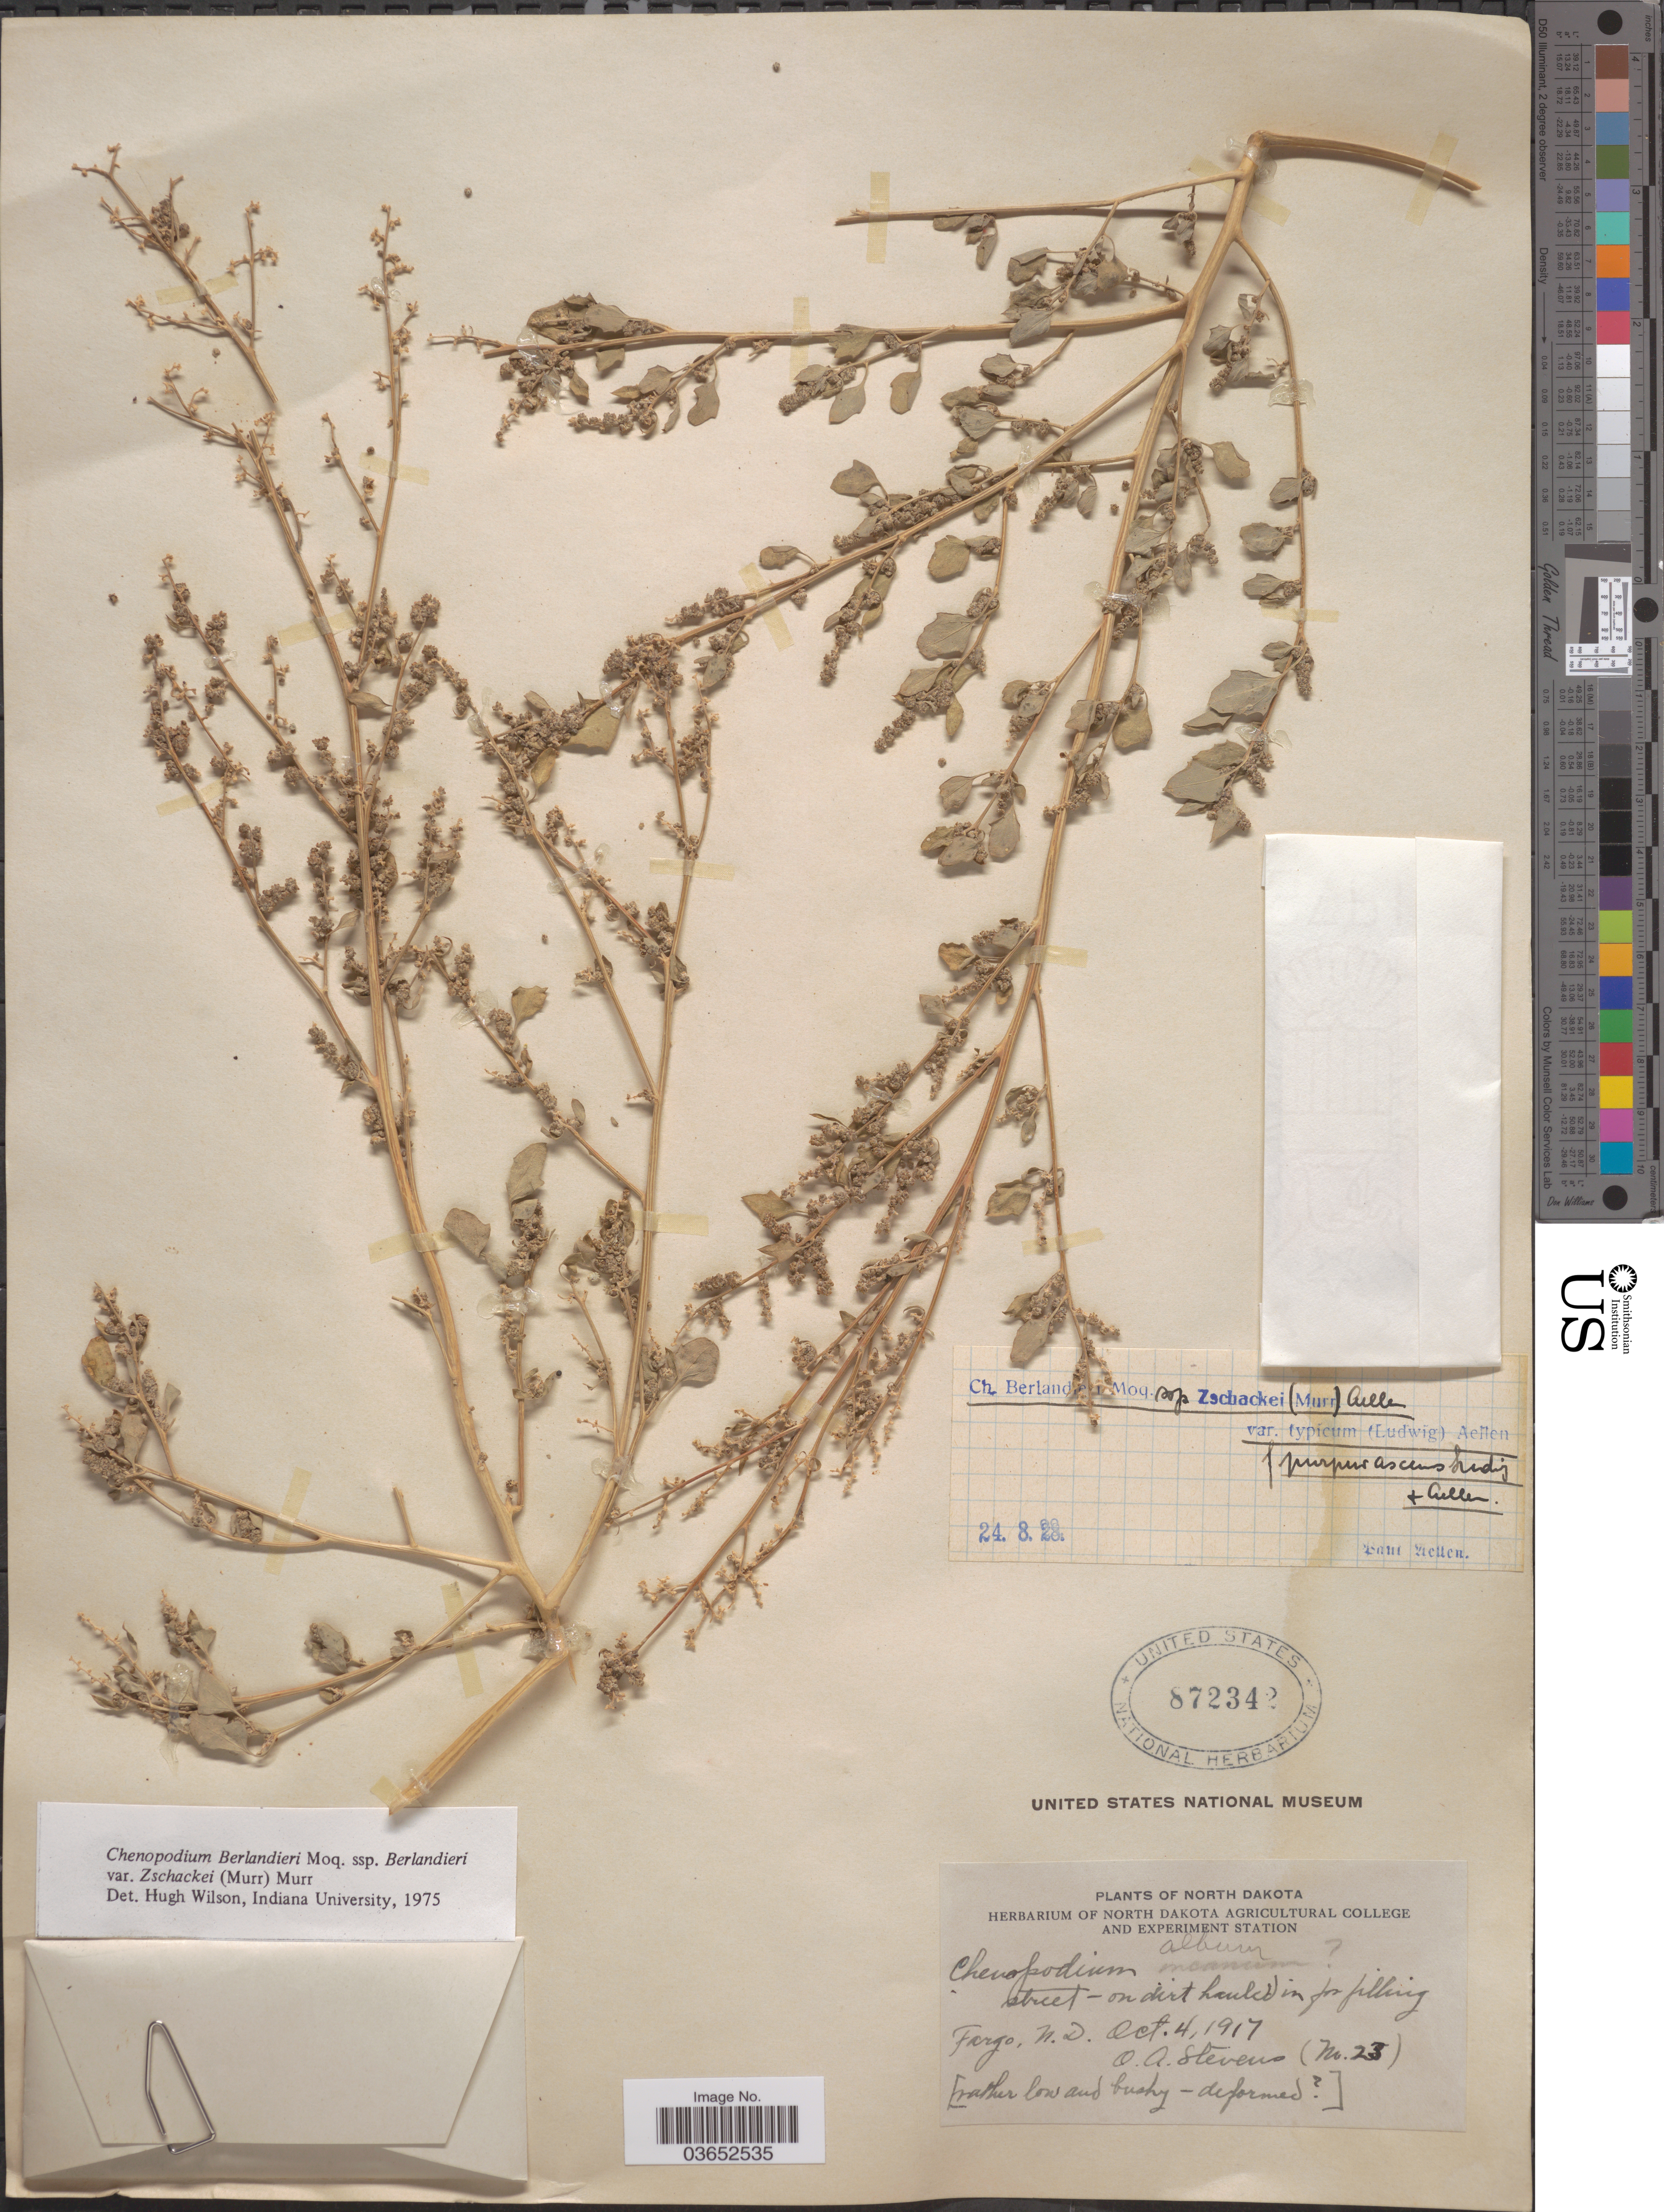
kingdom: Plantae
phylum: Tracheophyta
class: Magnoliopsida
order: Caryophyllales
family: Amaranthaceae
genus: Chenopodium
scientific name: Chenopodium berlandieri var. typicum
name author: A. Ludw. ex Graebn.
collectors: O. A. Stevens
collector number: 23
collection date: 1917-10-04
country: United States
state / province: North Dakota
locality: Fargo.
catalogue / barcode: US 872342